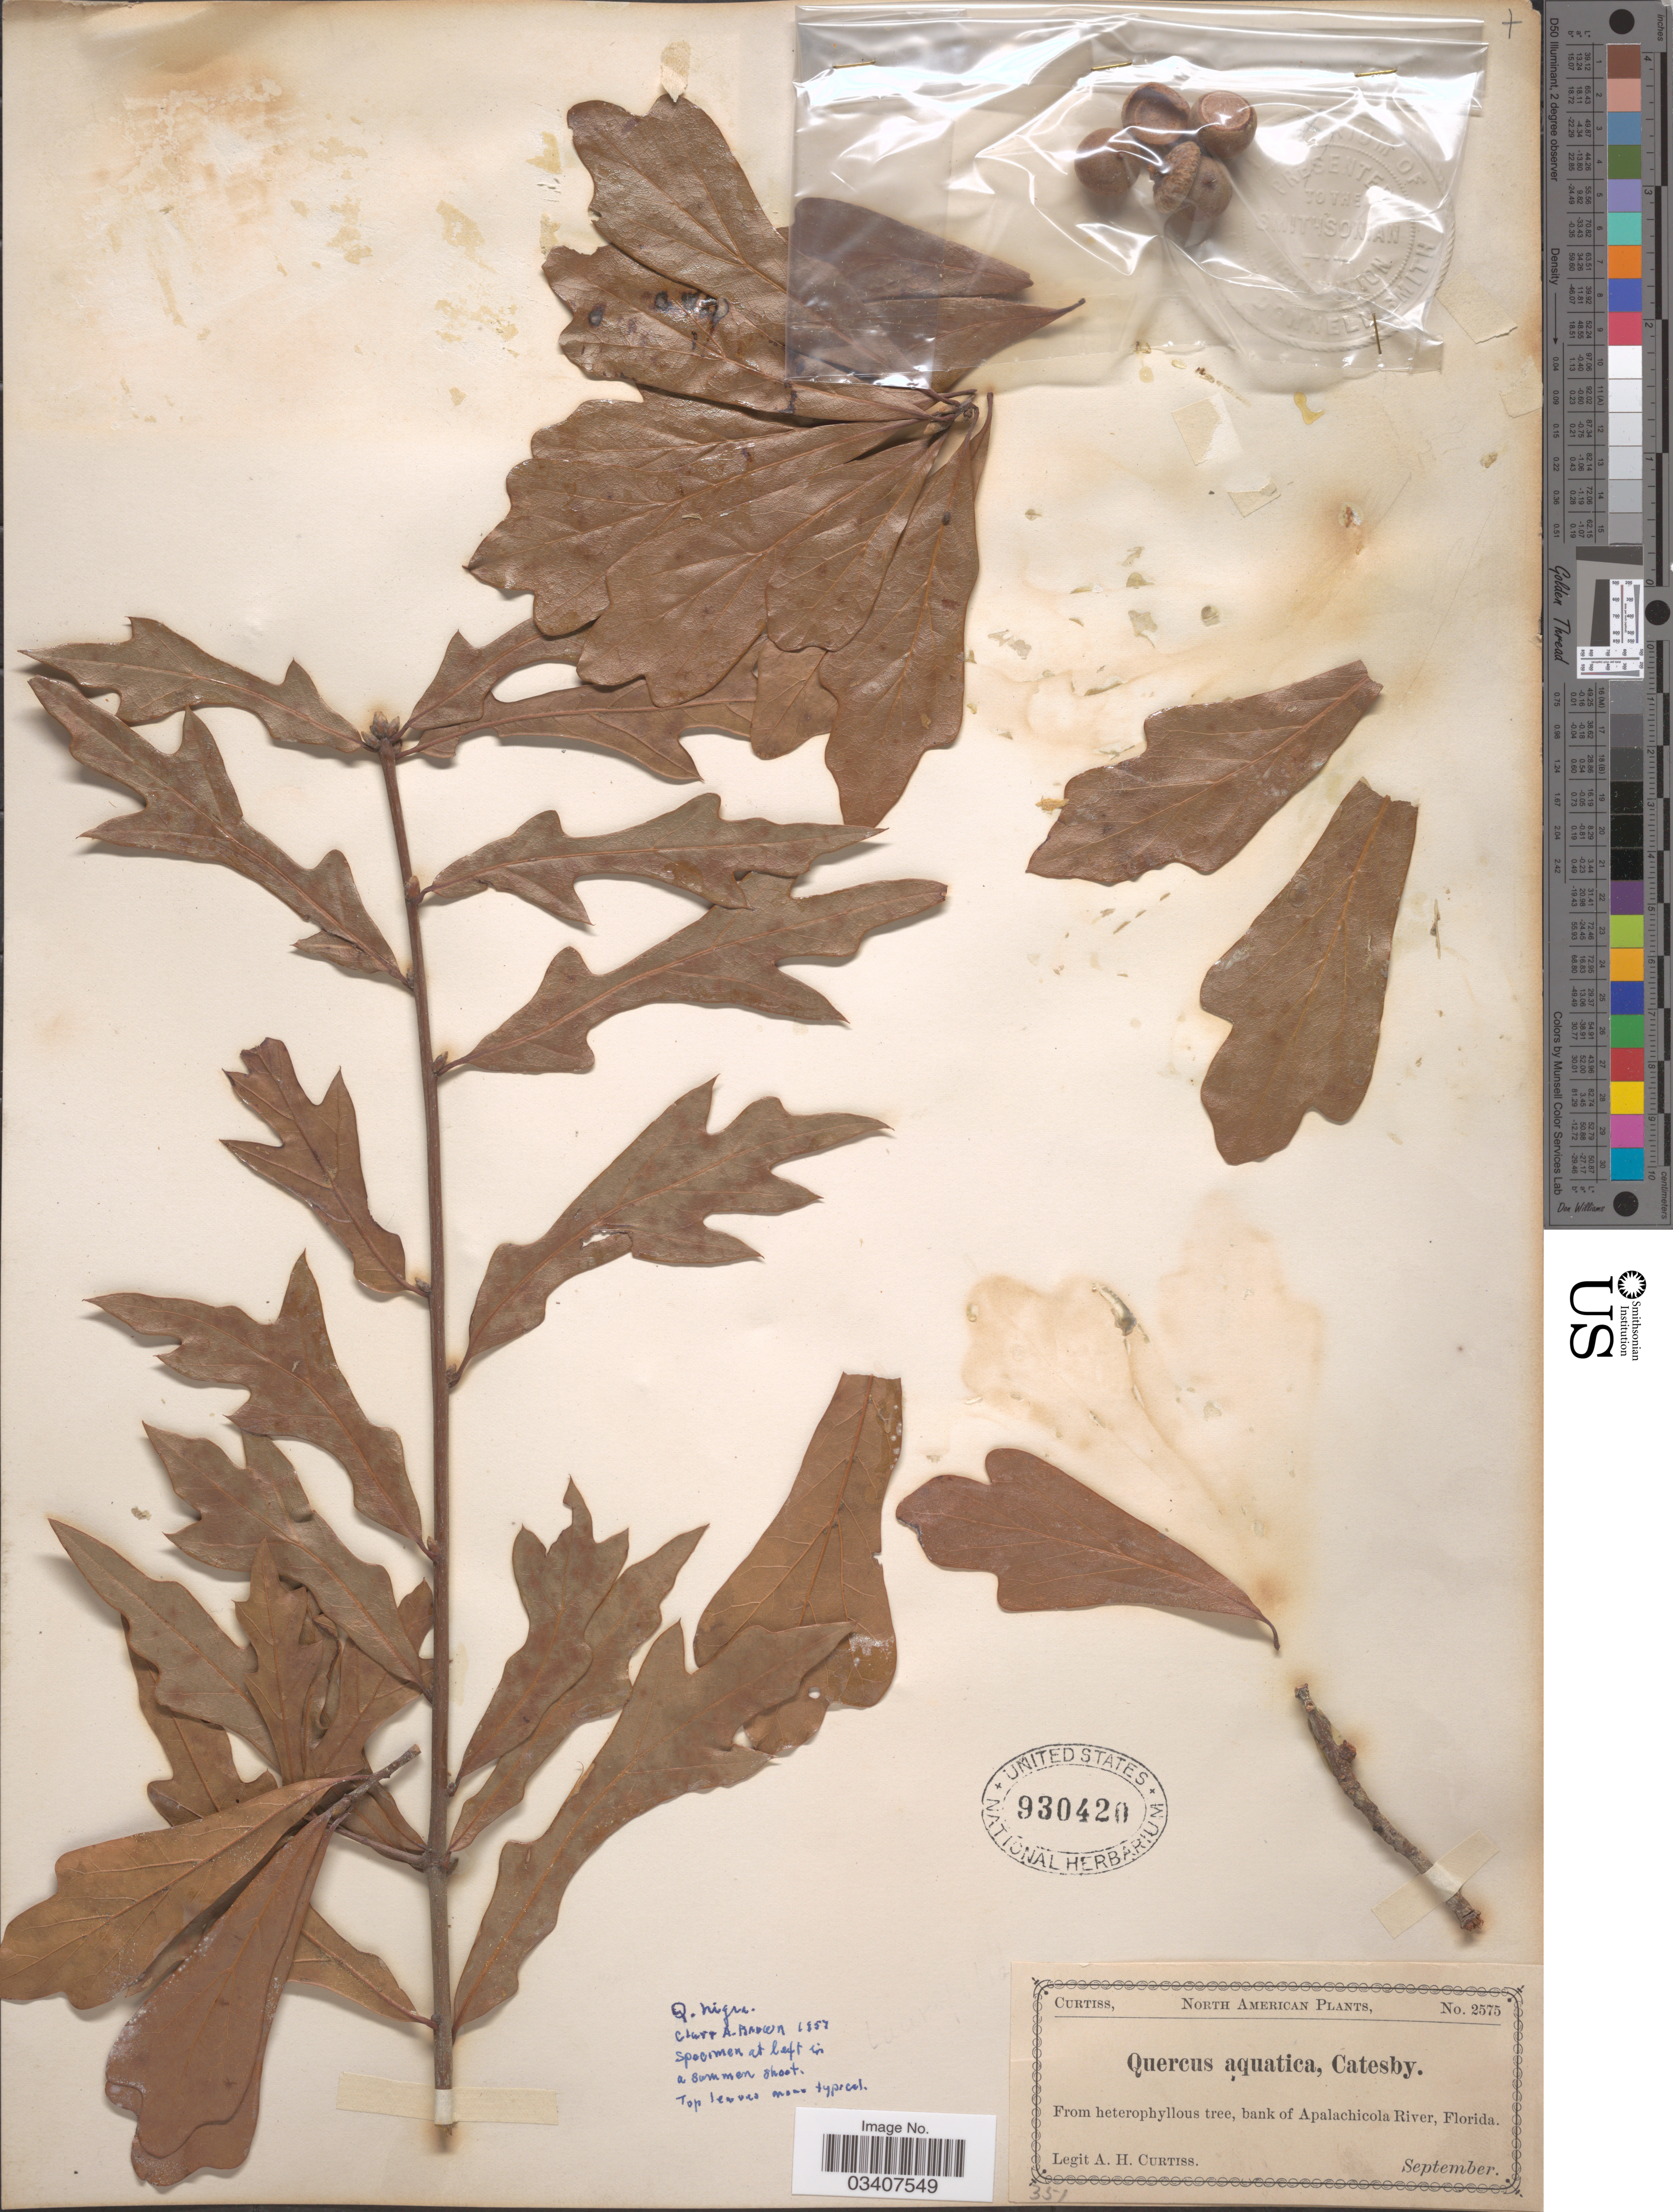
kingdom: Plantae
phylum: Tracheophyta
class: Magnoliopsida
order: Fagales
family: Fagaceae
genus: Quercus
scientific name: Quercus nigra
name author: L.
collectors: A. H. Curtiss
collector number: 2575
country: United States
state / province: Florida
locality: Bank of Apalachicola River.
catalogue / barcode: US 930420